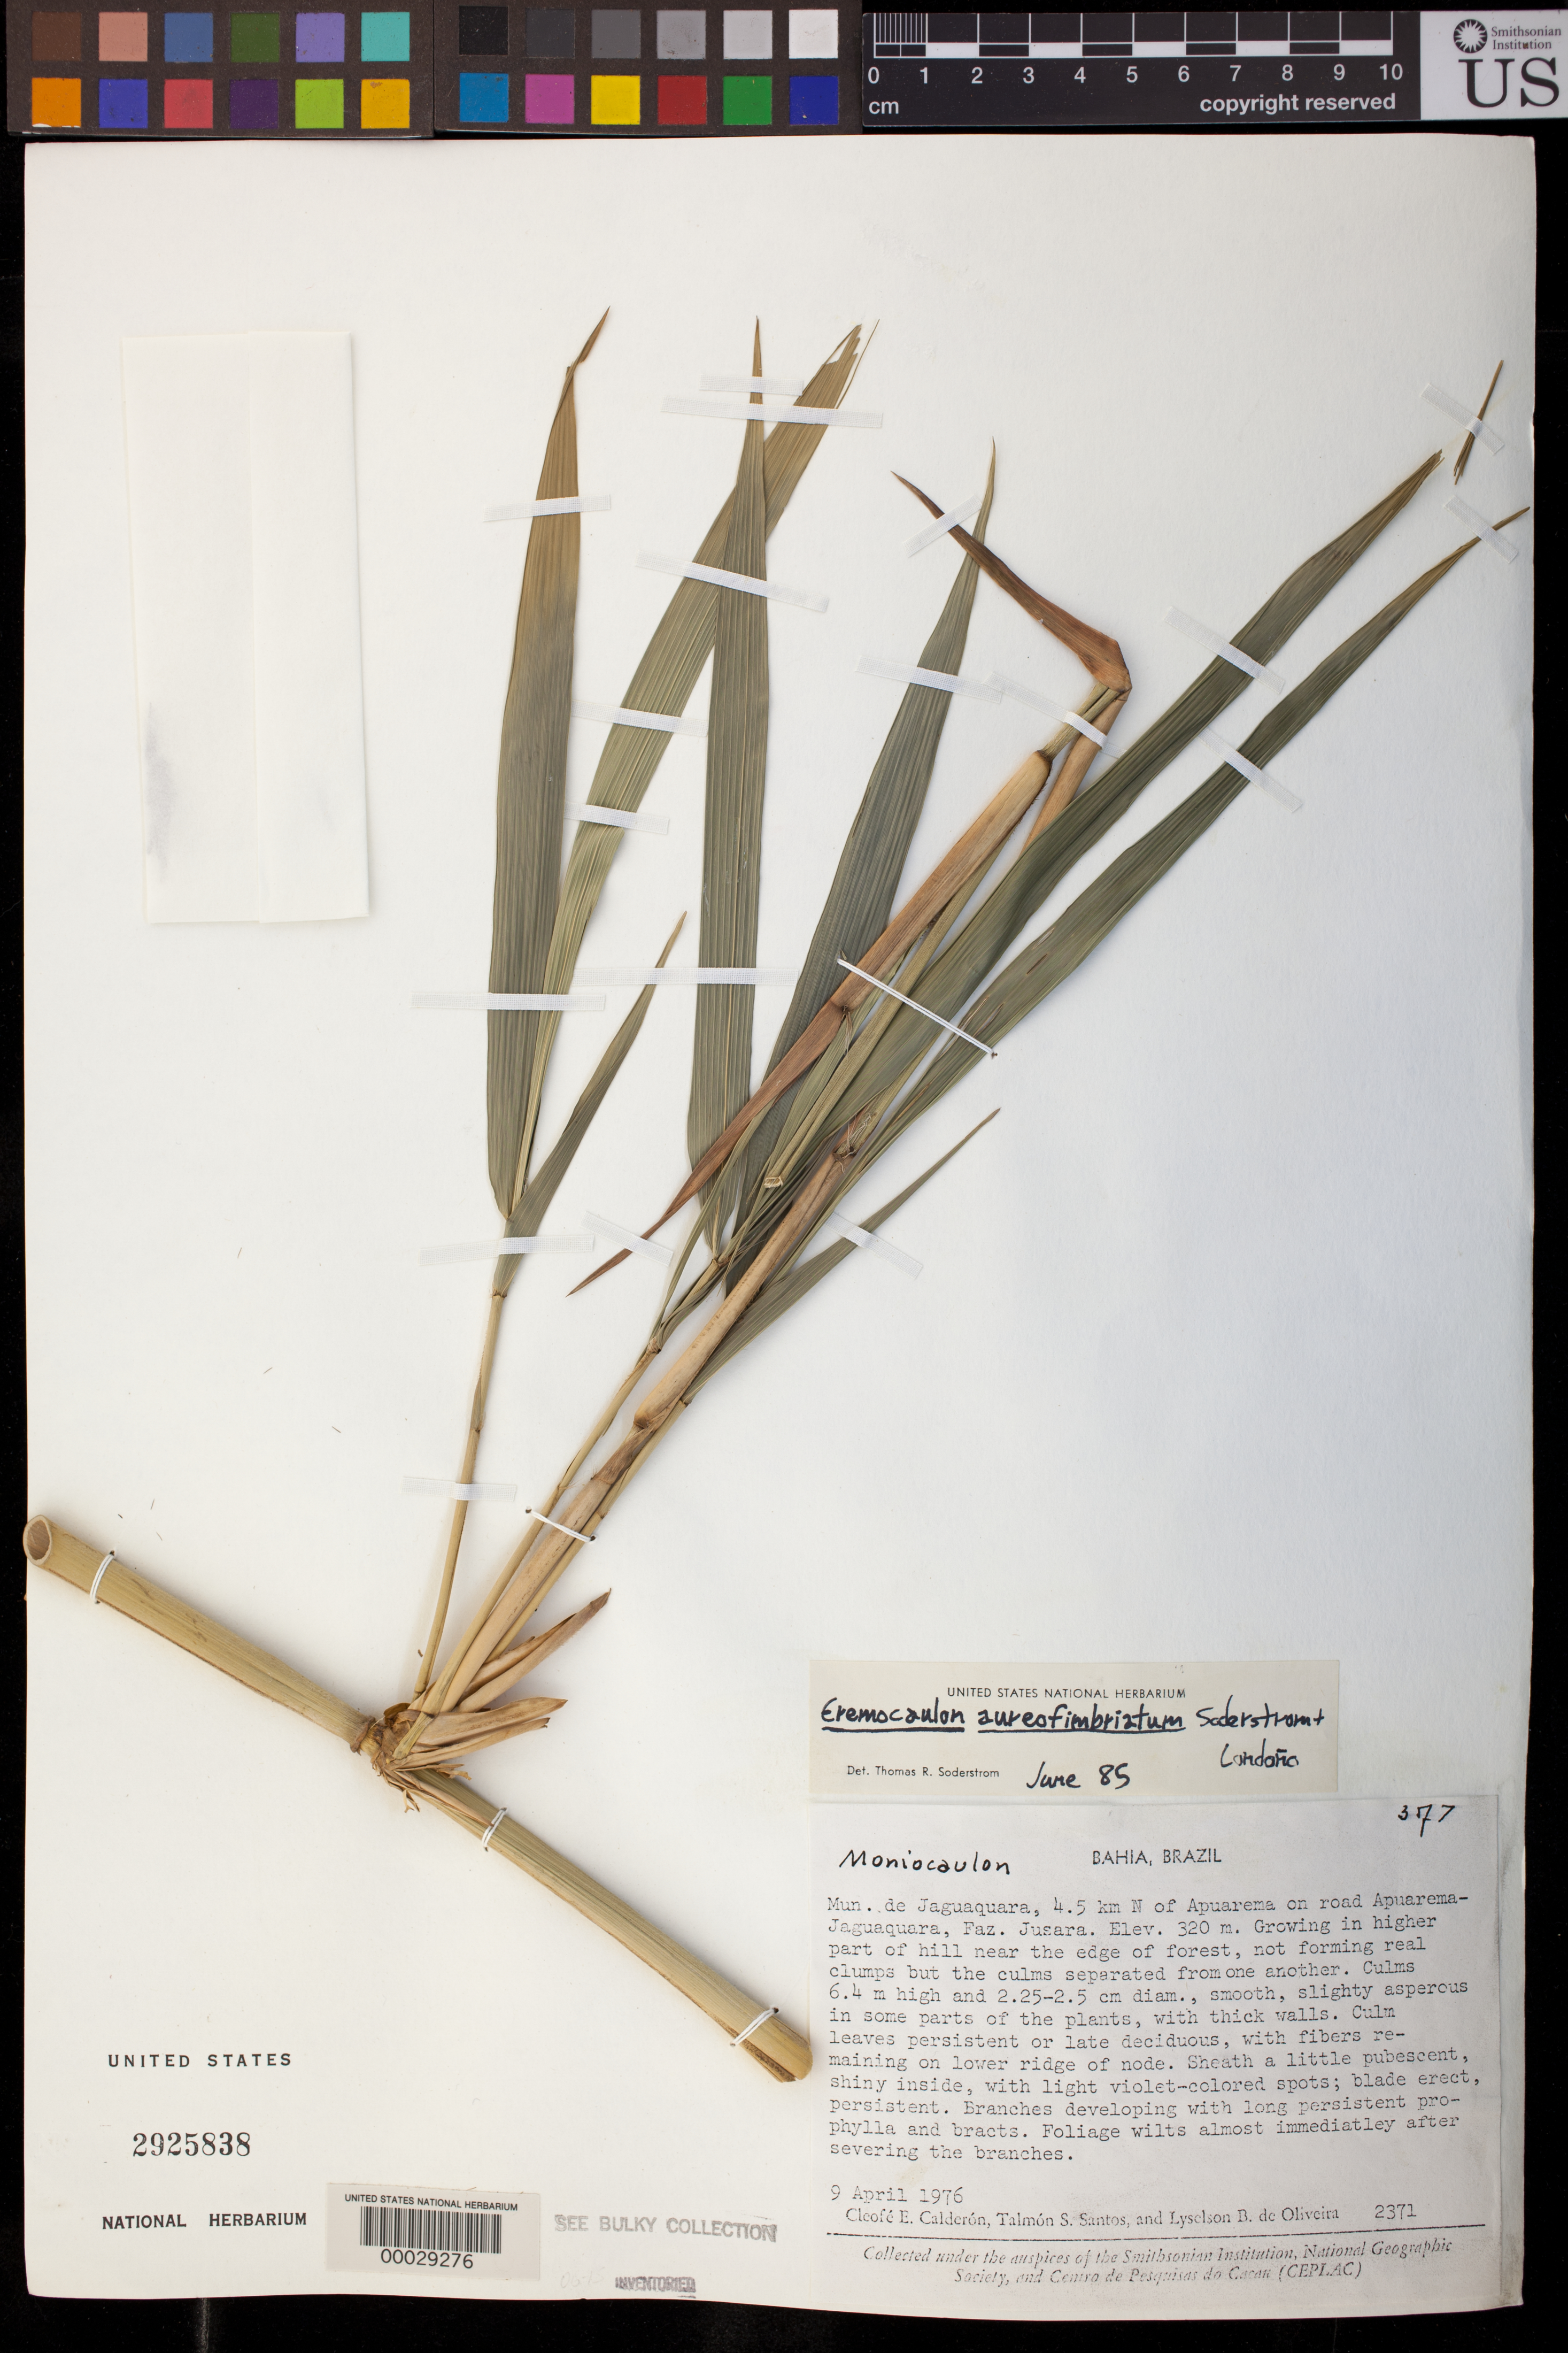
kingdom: Plantae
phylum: Tracheophyta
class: Liliopsida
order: Poales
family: Poaceae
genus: Eremocaulon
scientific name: Eremocaulon aureofimbriatum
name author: Soderstr. & Londoño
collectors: C. E. Calderón, T. S. Santos & L. de Oliveira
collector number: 2371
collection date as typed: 09 Apr 1976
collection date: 1976-04-09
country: Brazil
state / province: Bahia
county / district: Jaguaquara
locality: Apuarema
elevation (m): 320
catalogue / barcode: US 2925838